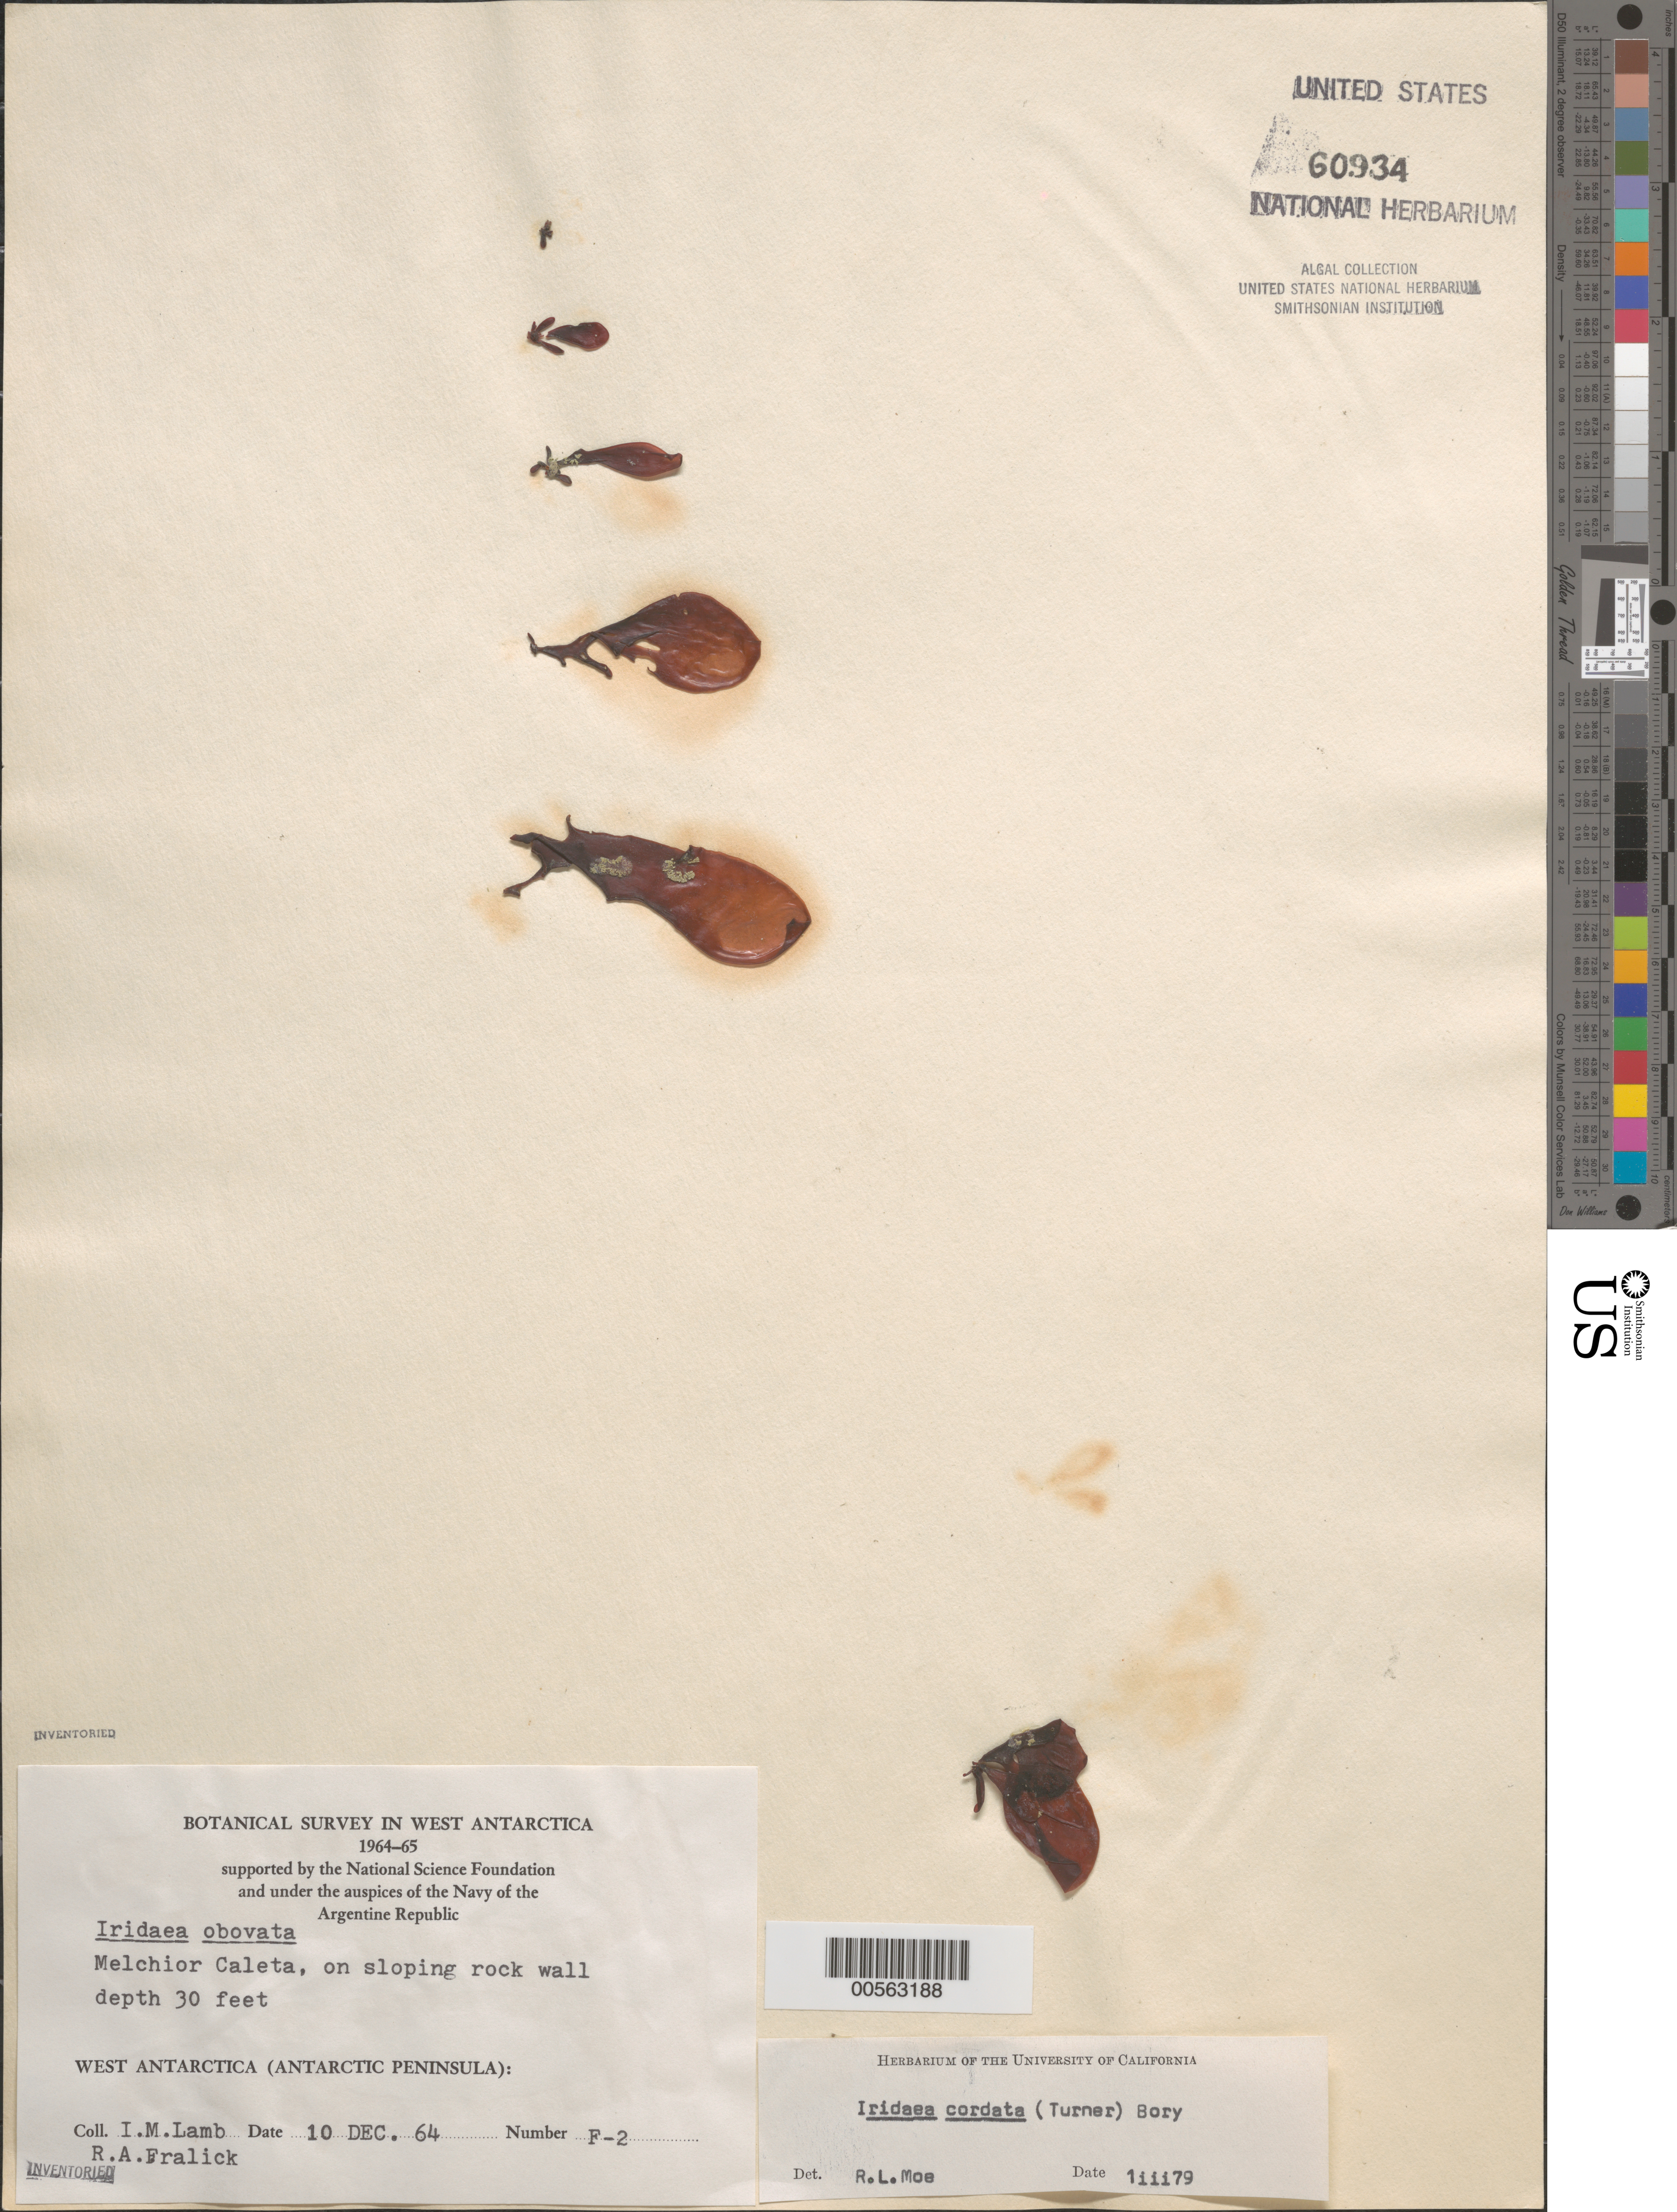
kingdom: Plantae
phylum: Rhodophyta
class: Florideophyceae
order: Gigartinales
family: Gigartinaceae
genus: Iridaea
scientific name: Iridaea cordata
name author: (Turner) Bory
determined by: Moe, R. L.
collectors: I. M. Lamb & R. Fralick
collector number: F-2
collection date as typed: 10 Dec 1964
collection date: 1964-12-10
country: Antarctica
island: Gamma Island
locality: Melchior Caleta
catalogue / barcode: US 60934